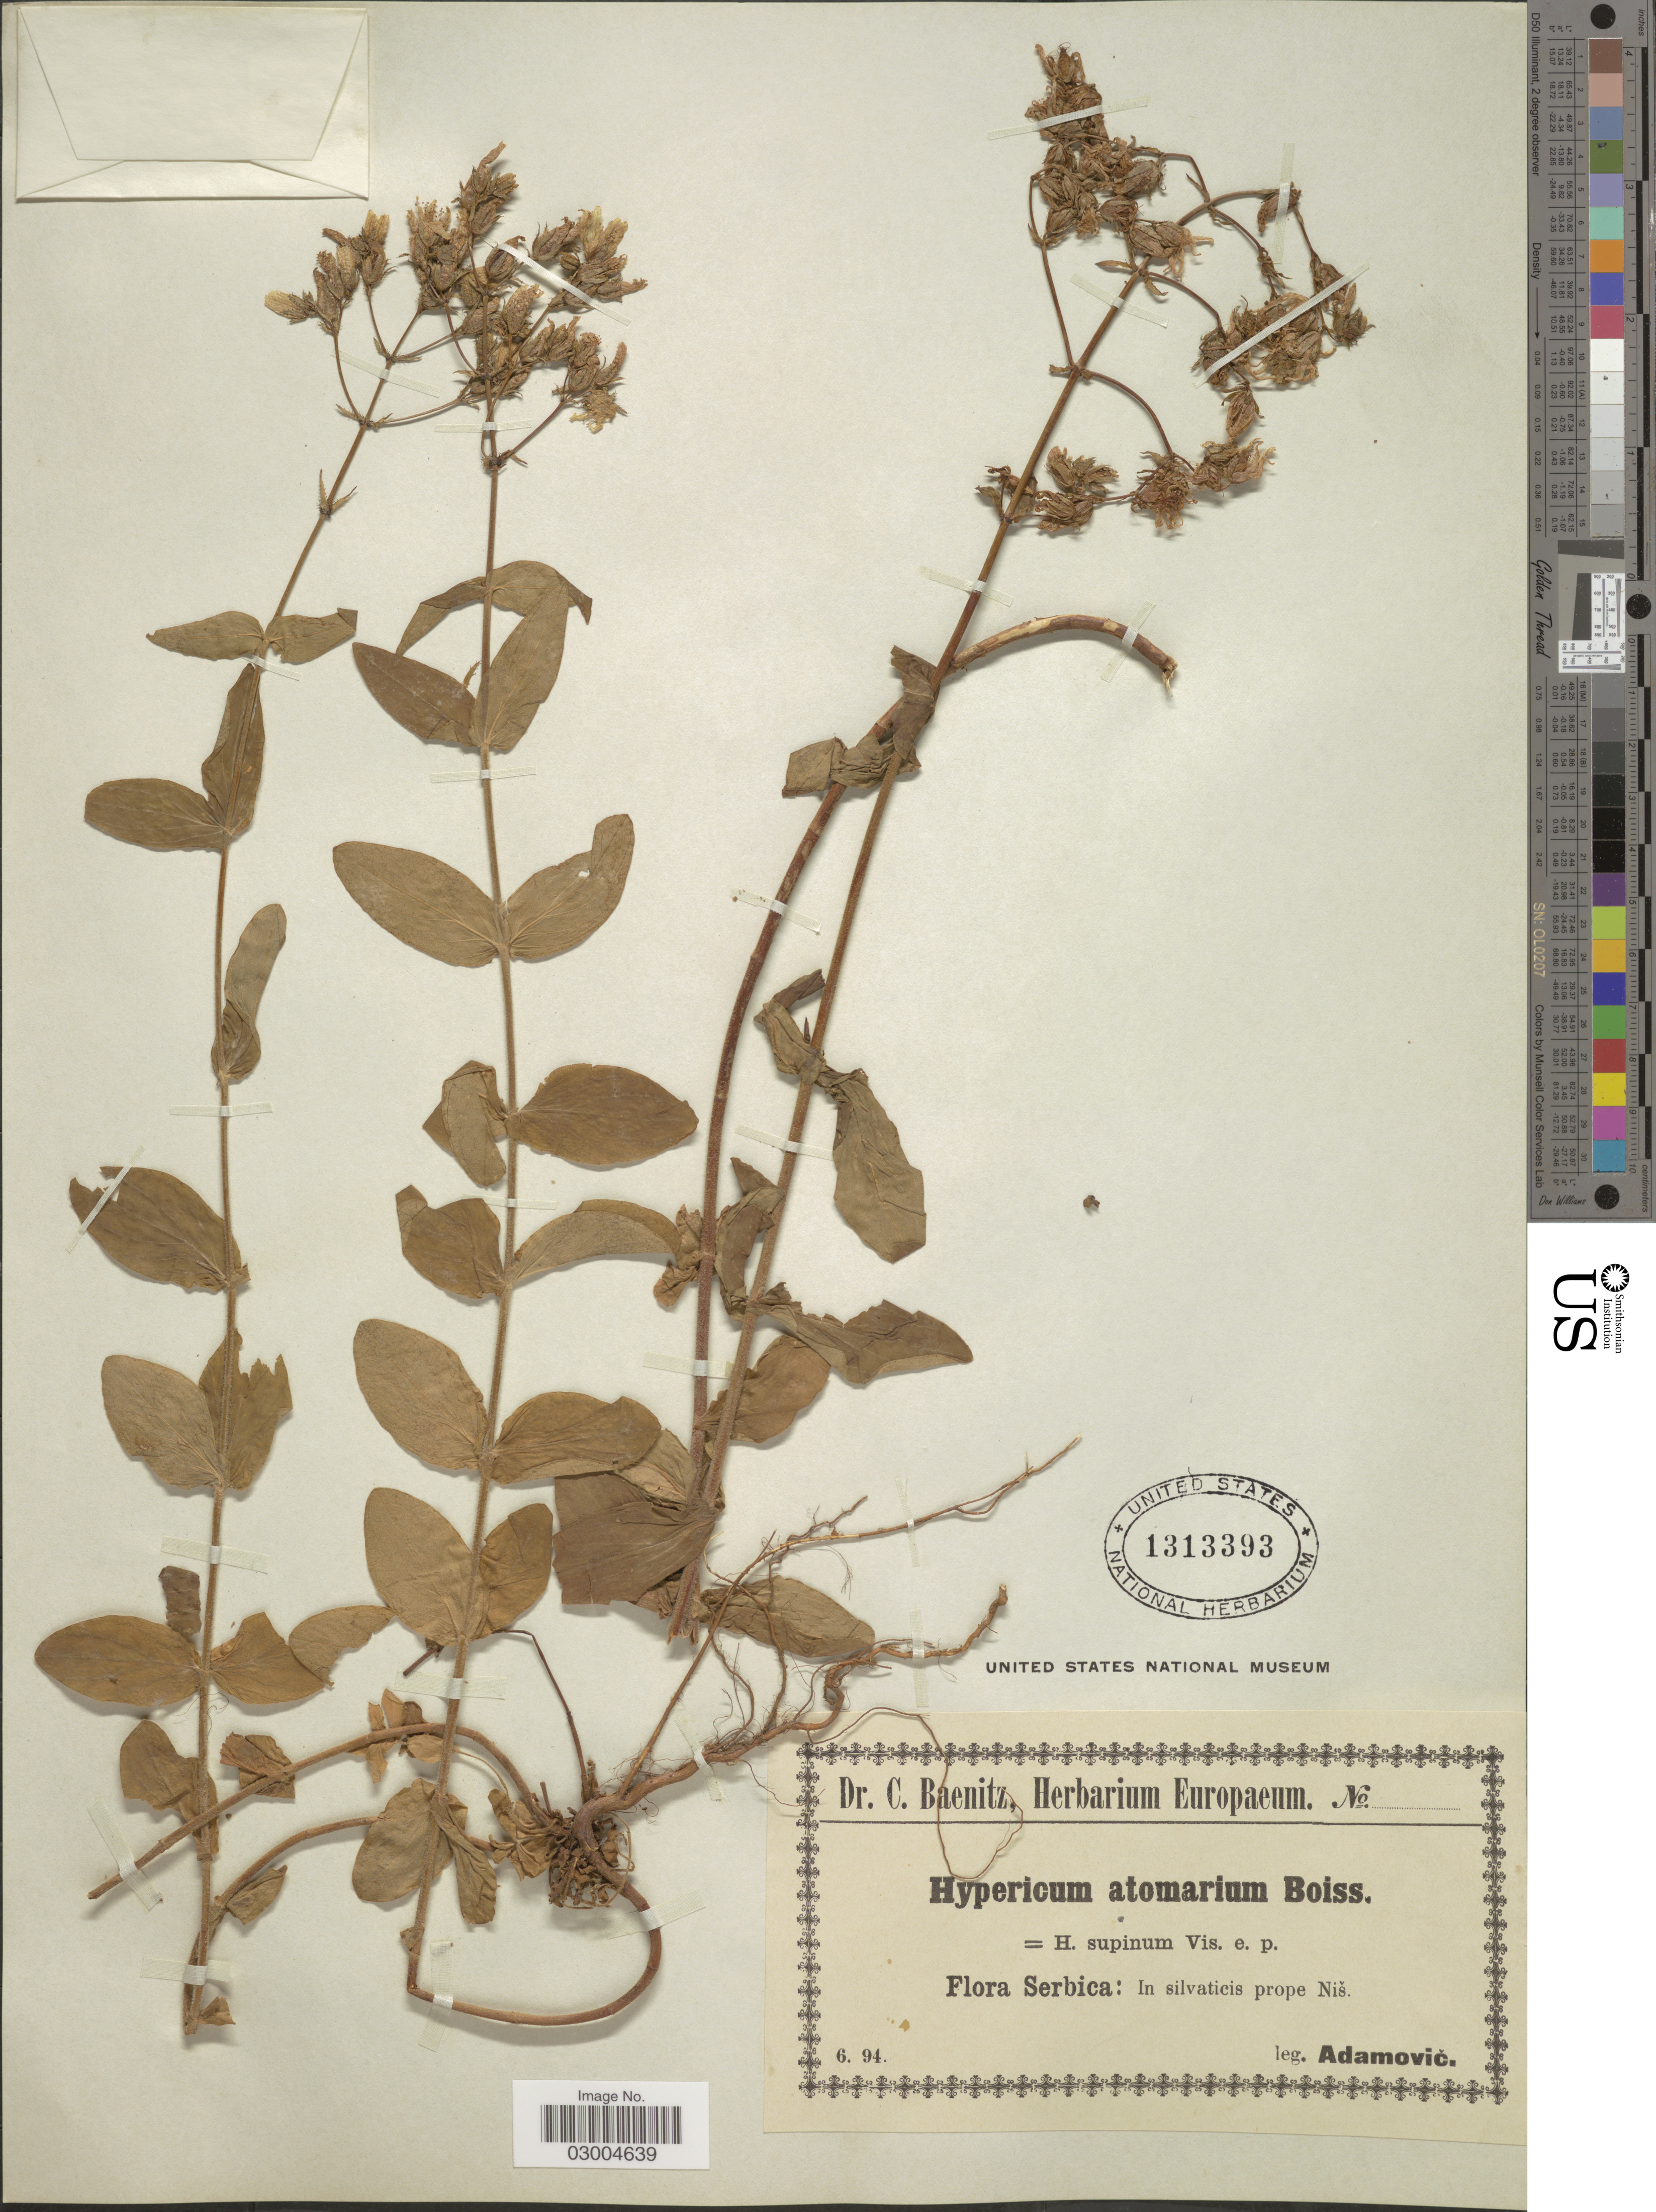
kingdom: Plantae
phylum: Tracheophyta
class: Magnoliopsida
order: Malpighiales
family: Hypericaceae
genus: Hypericum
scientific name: Hypericum atomarium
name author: Boiss.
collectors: Adamovic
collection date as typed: Transcribed d/m/y: /6/94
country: Serbia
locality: Serbica: In silvaticis prope Nis.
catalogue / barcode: US 1313393